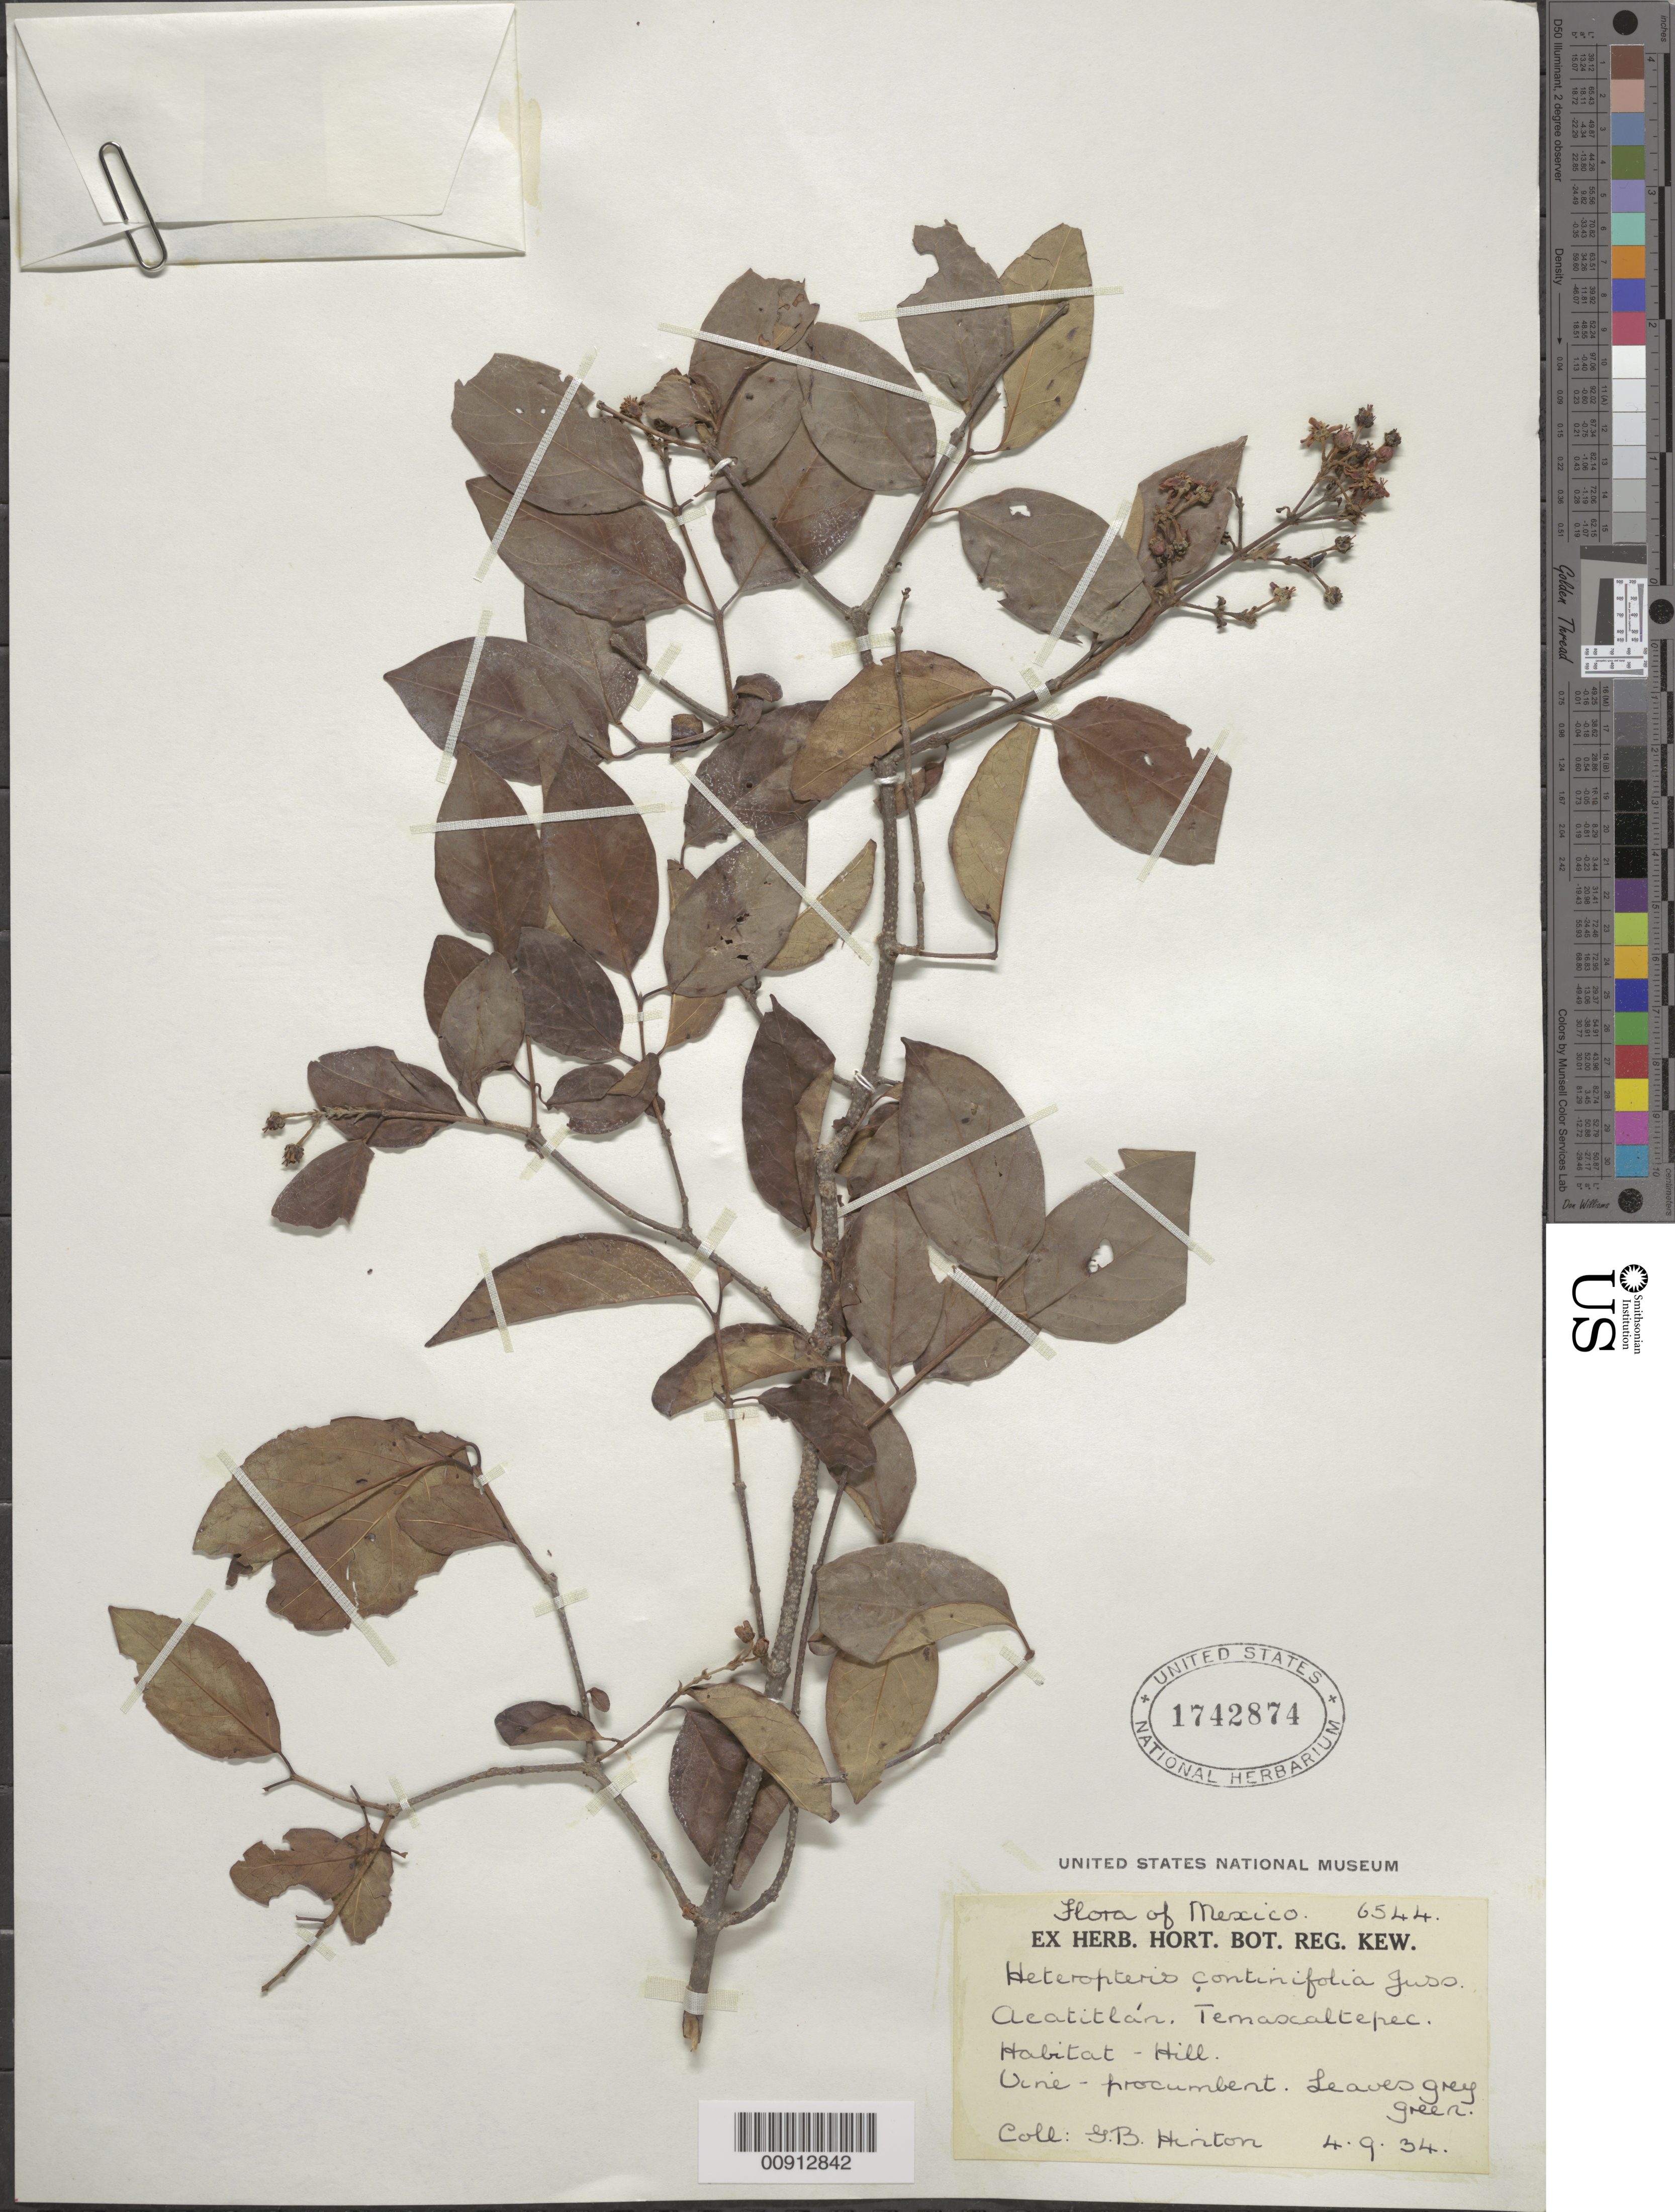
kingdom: Plantae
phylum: Tracheophyta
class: Magnoliopsida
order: Malpighiales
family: Malpighiaceae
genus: Heteropterys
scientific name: Heteropterys cotinifolia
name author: A. Juss.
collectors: G. B. Hinton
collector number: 6544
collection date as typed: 09 Apr 1934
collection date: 1934-04-09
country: Mexico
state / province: México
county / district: Temascaltepec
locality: Acatitlán, Temascaltepec, State of México.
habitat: Hill.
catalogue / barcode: US 1742874